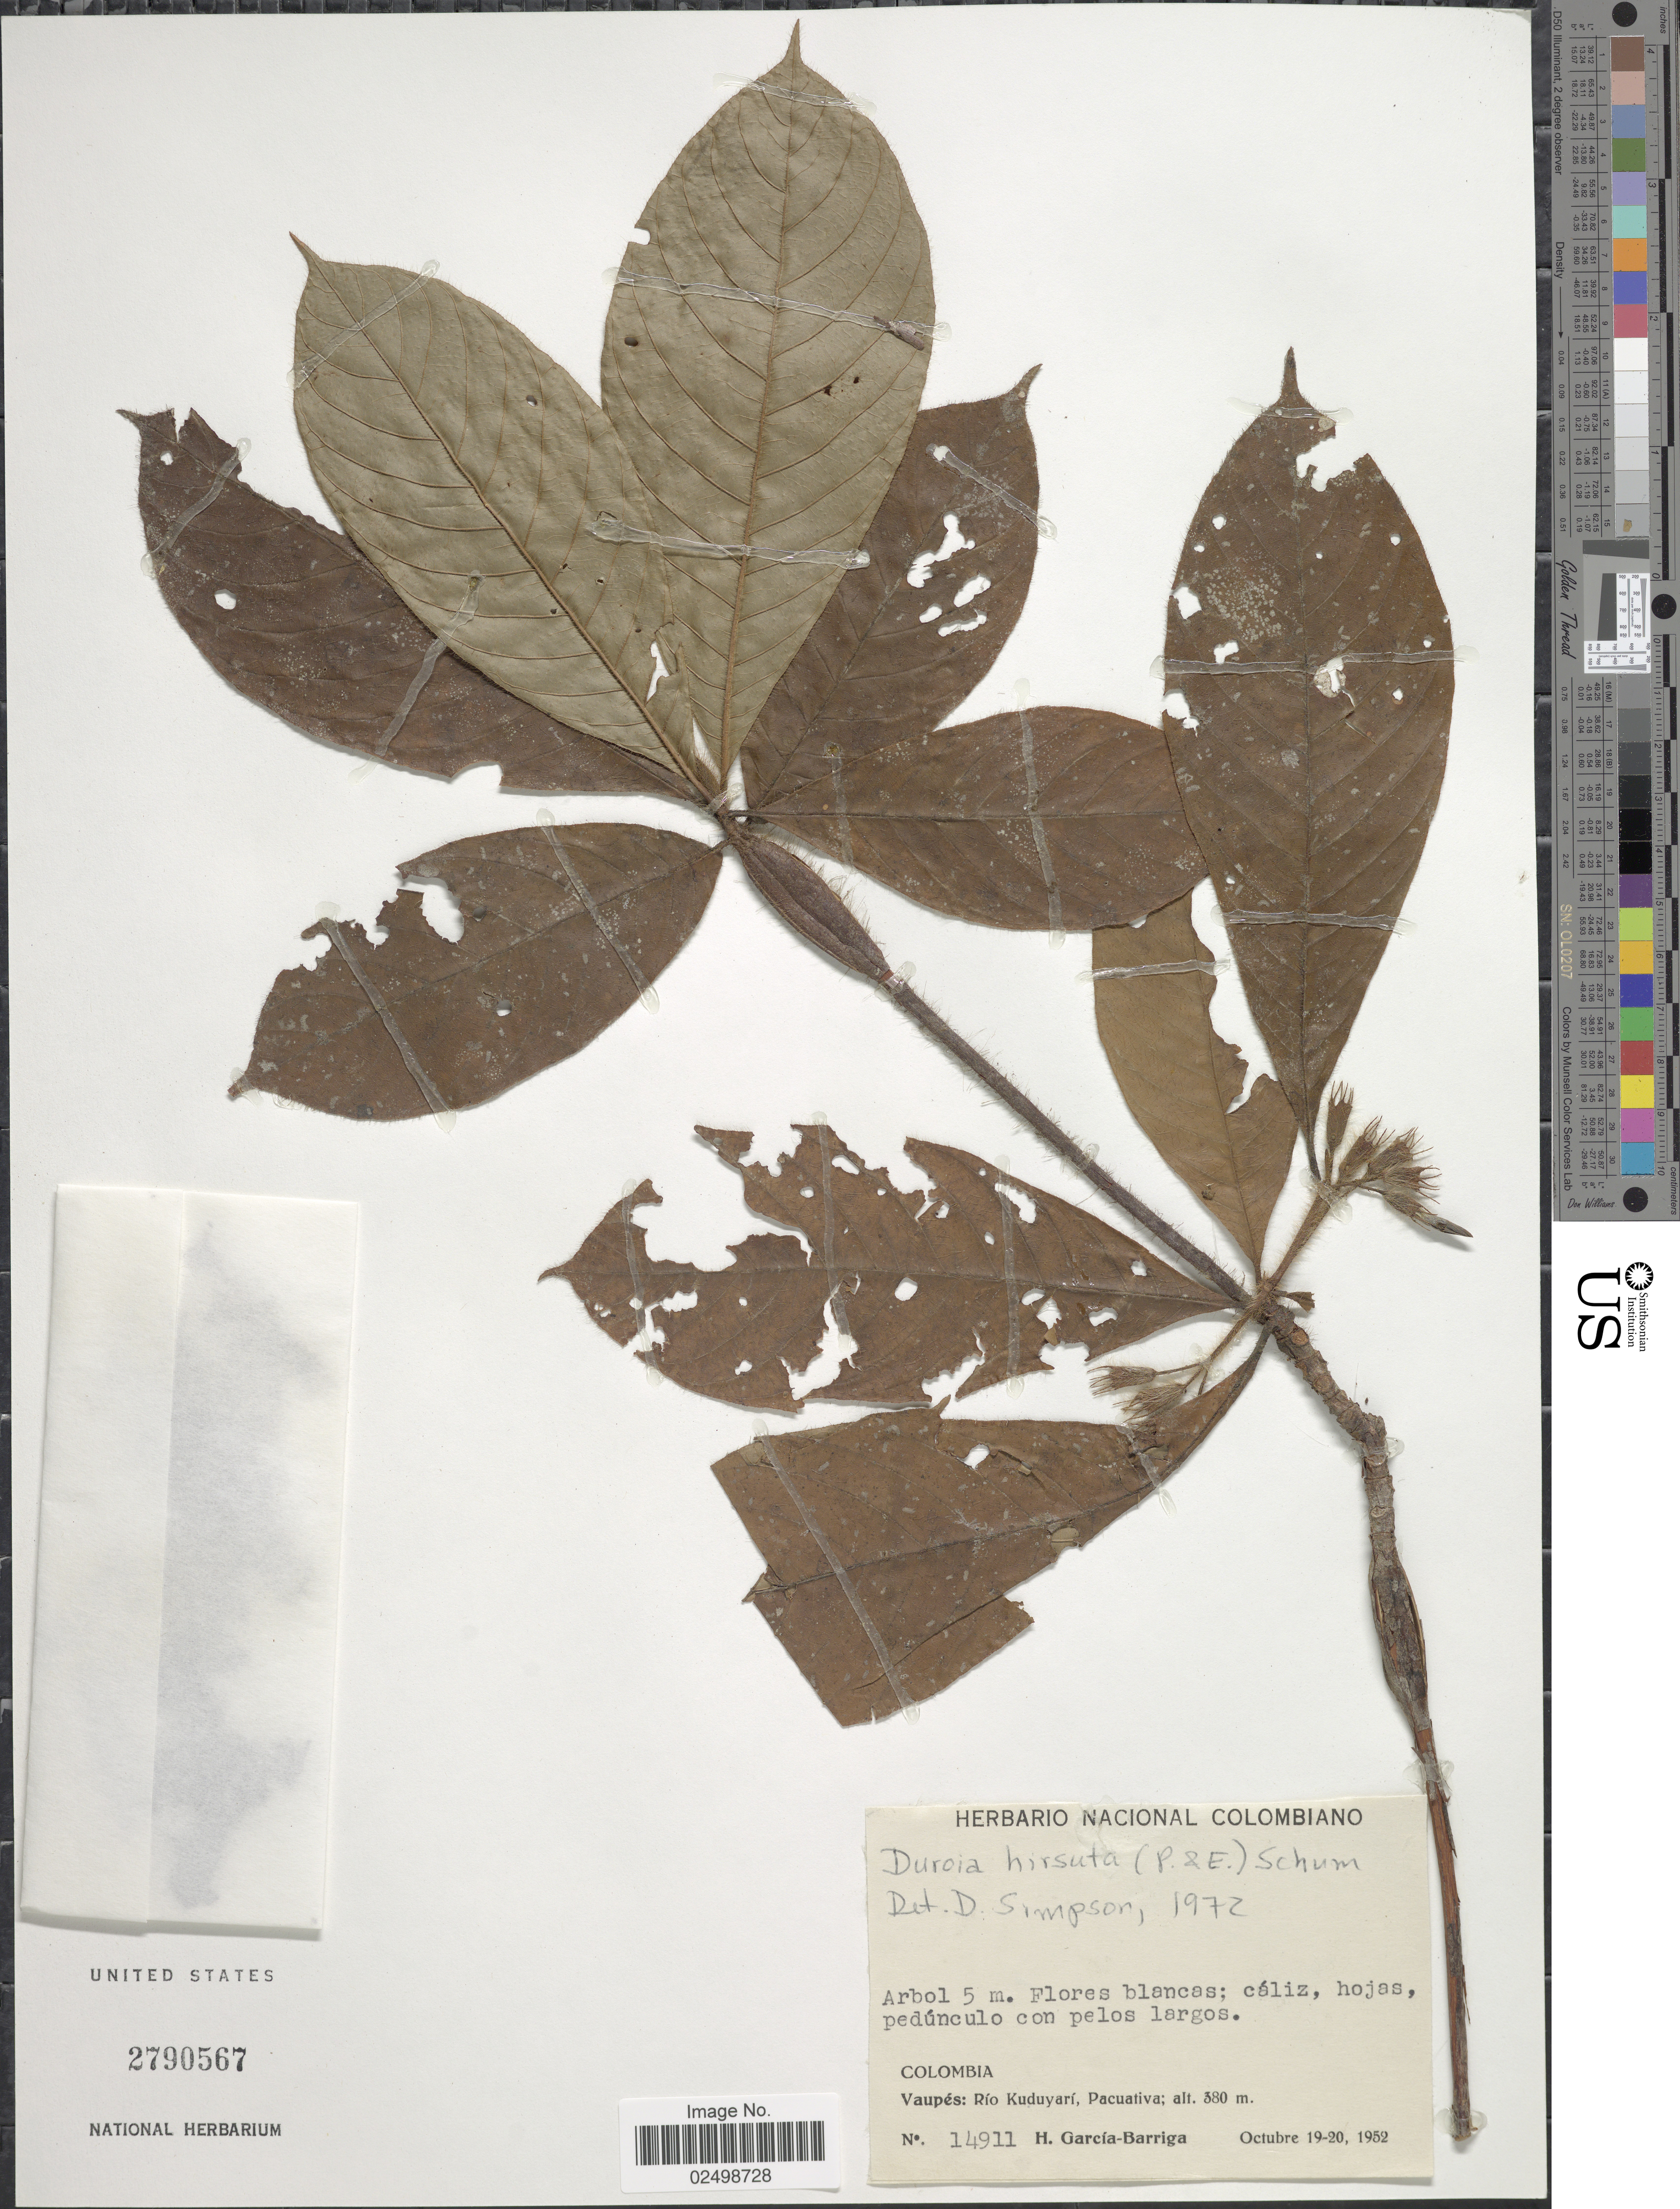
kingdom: Plantae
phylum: Tracheophyta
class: Magnoliopsida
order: Gentianales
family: Rubiaceae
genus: Duroia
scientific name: Duroia hirsuta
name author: (Poepp.) K. Schum.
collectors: H. García Barriga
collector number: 14911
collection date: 1952-10-19/1952-10-20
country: Colombia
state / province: Vaupés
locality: Rio Kuduyari, Pacuativa.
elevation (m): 380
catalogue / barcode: US 2790567